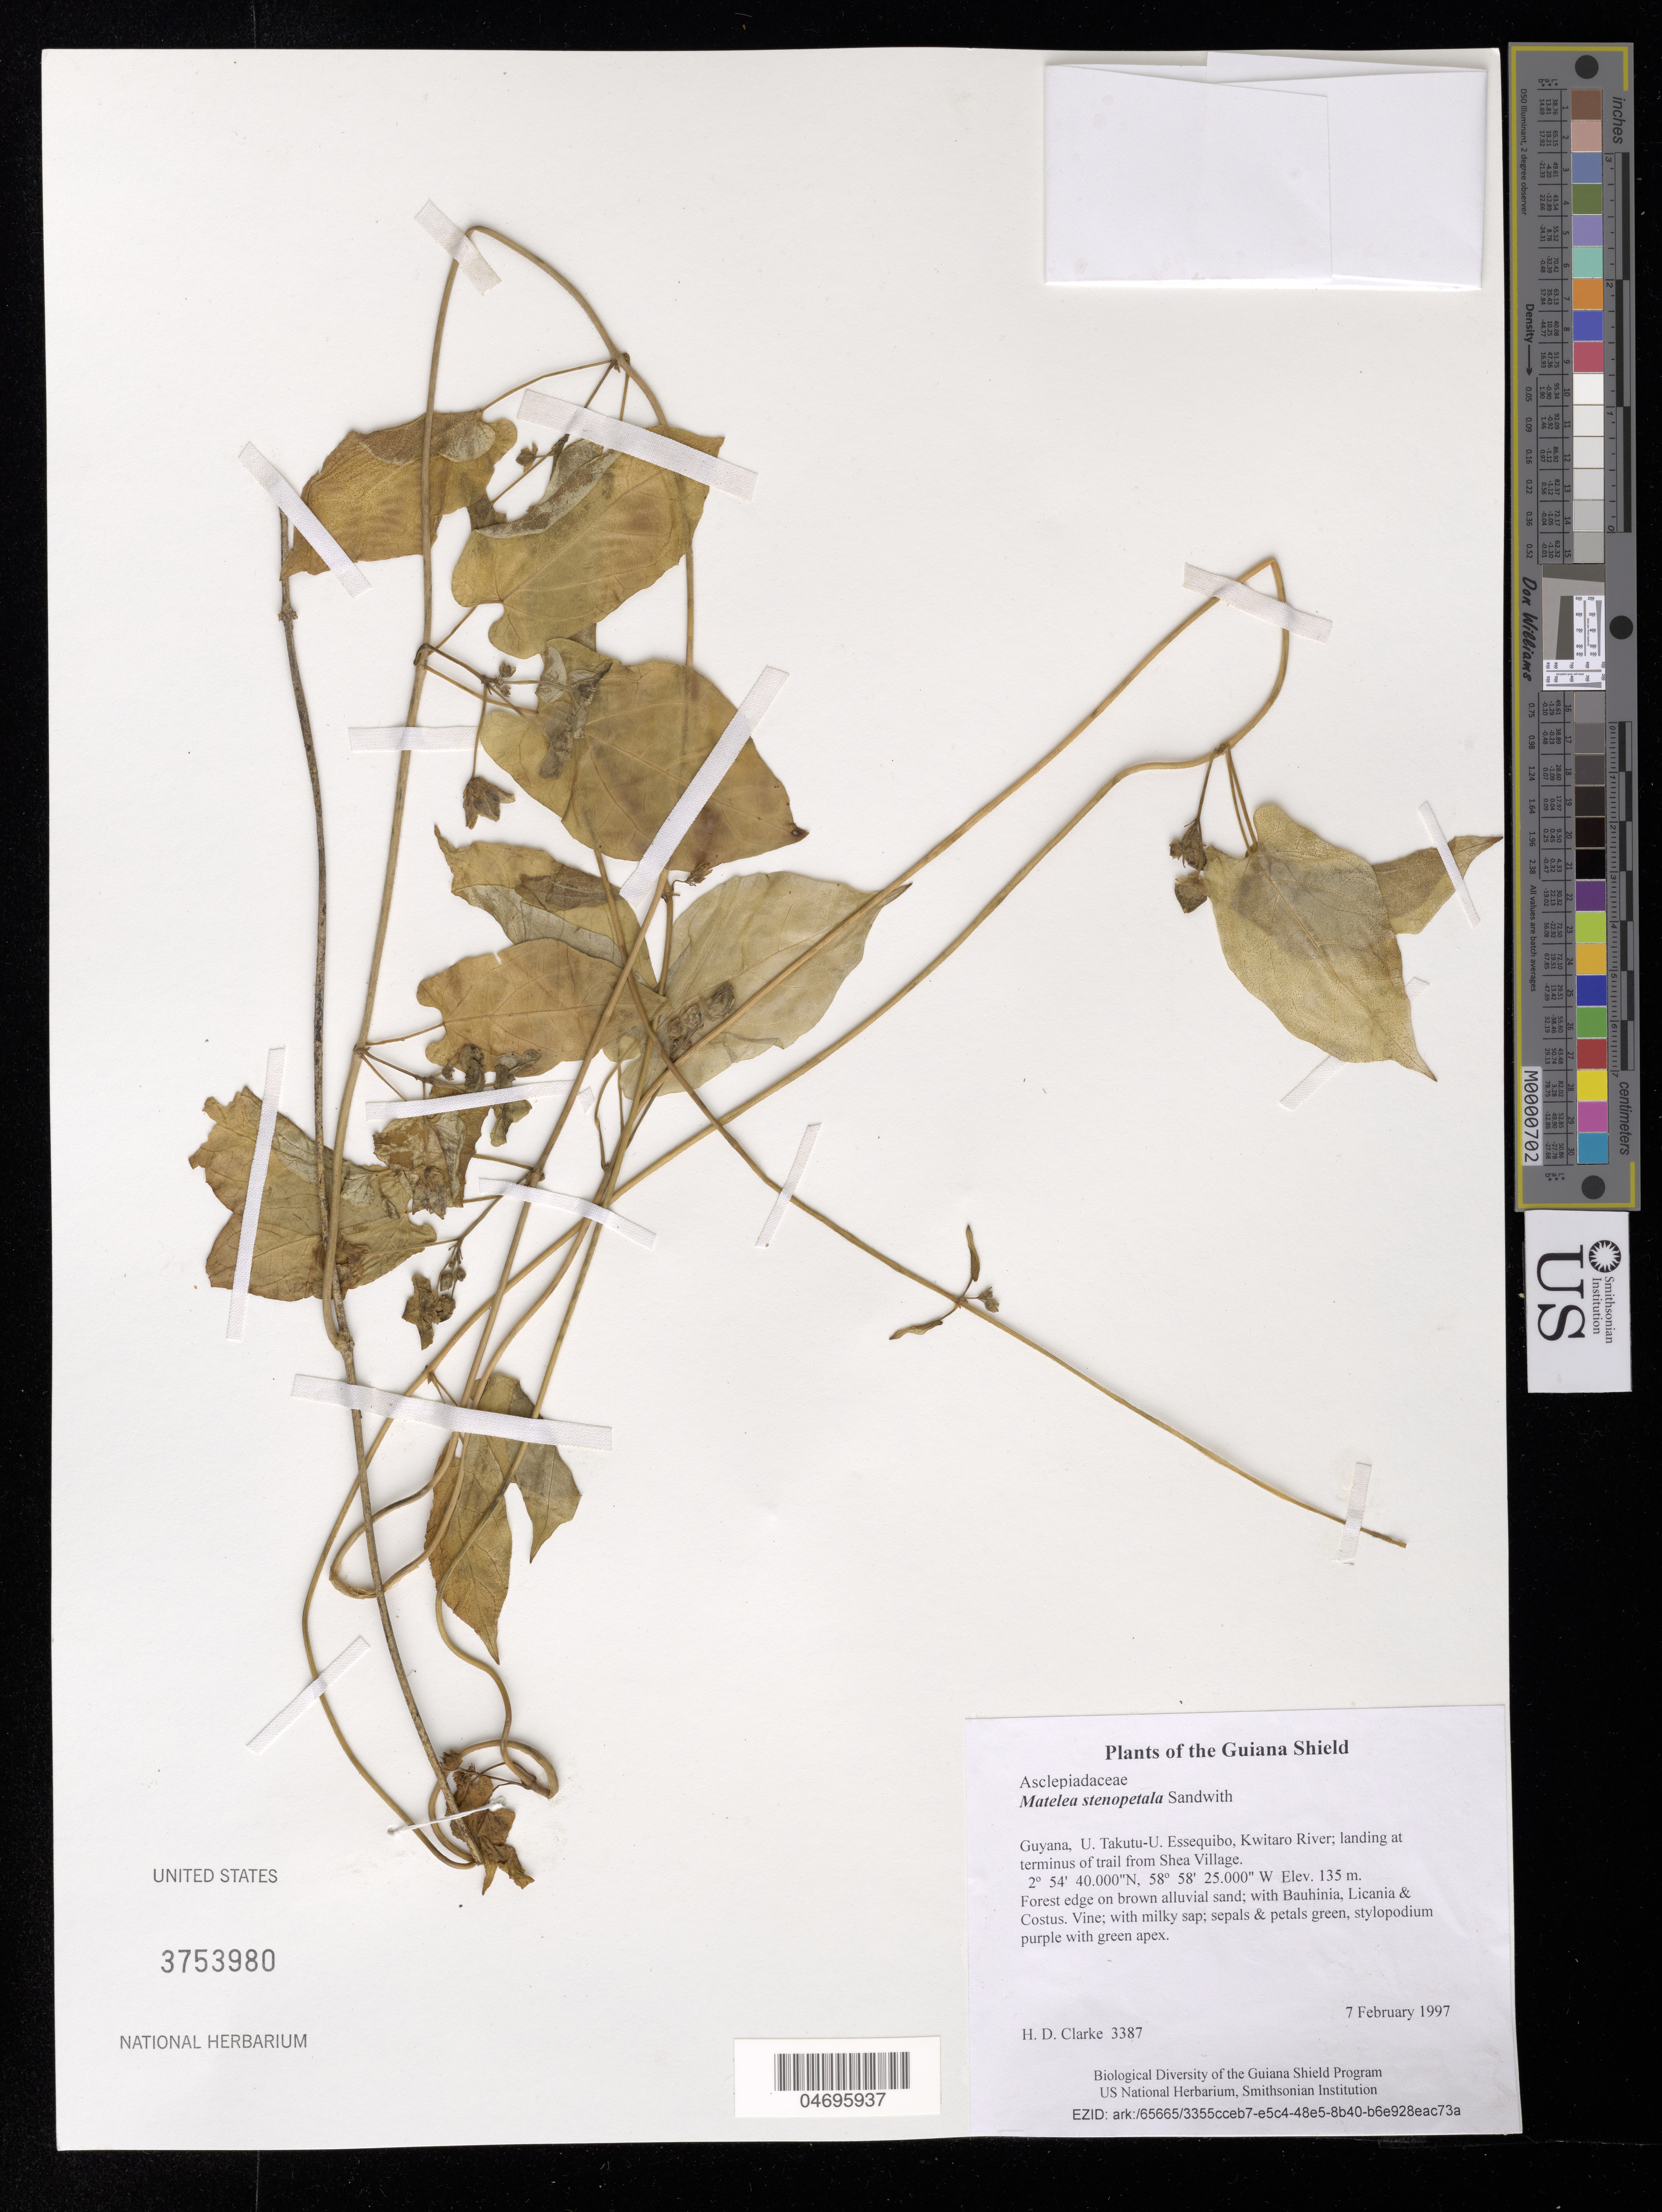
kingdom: Plantae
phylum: Tracheophyta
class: Magnoliopsida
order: Gentianales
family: Apocynaceae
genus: Matelea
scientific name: Matelea stenopetala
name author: Sandwith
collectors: H. D. Clarke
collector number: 3387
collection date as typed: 7 February 1997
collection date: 1997-02-07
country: Guyana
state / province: U. Takutu-U. Essequibo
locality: Kwitaro River; landing at terminus of trail from Shea Village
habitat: Forest edge on brown alluvial sand; with Bauhinia, Licania & Costus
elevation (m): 135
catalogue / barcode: US 3753980